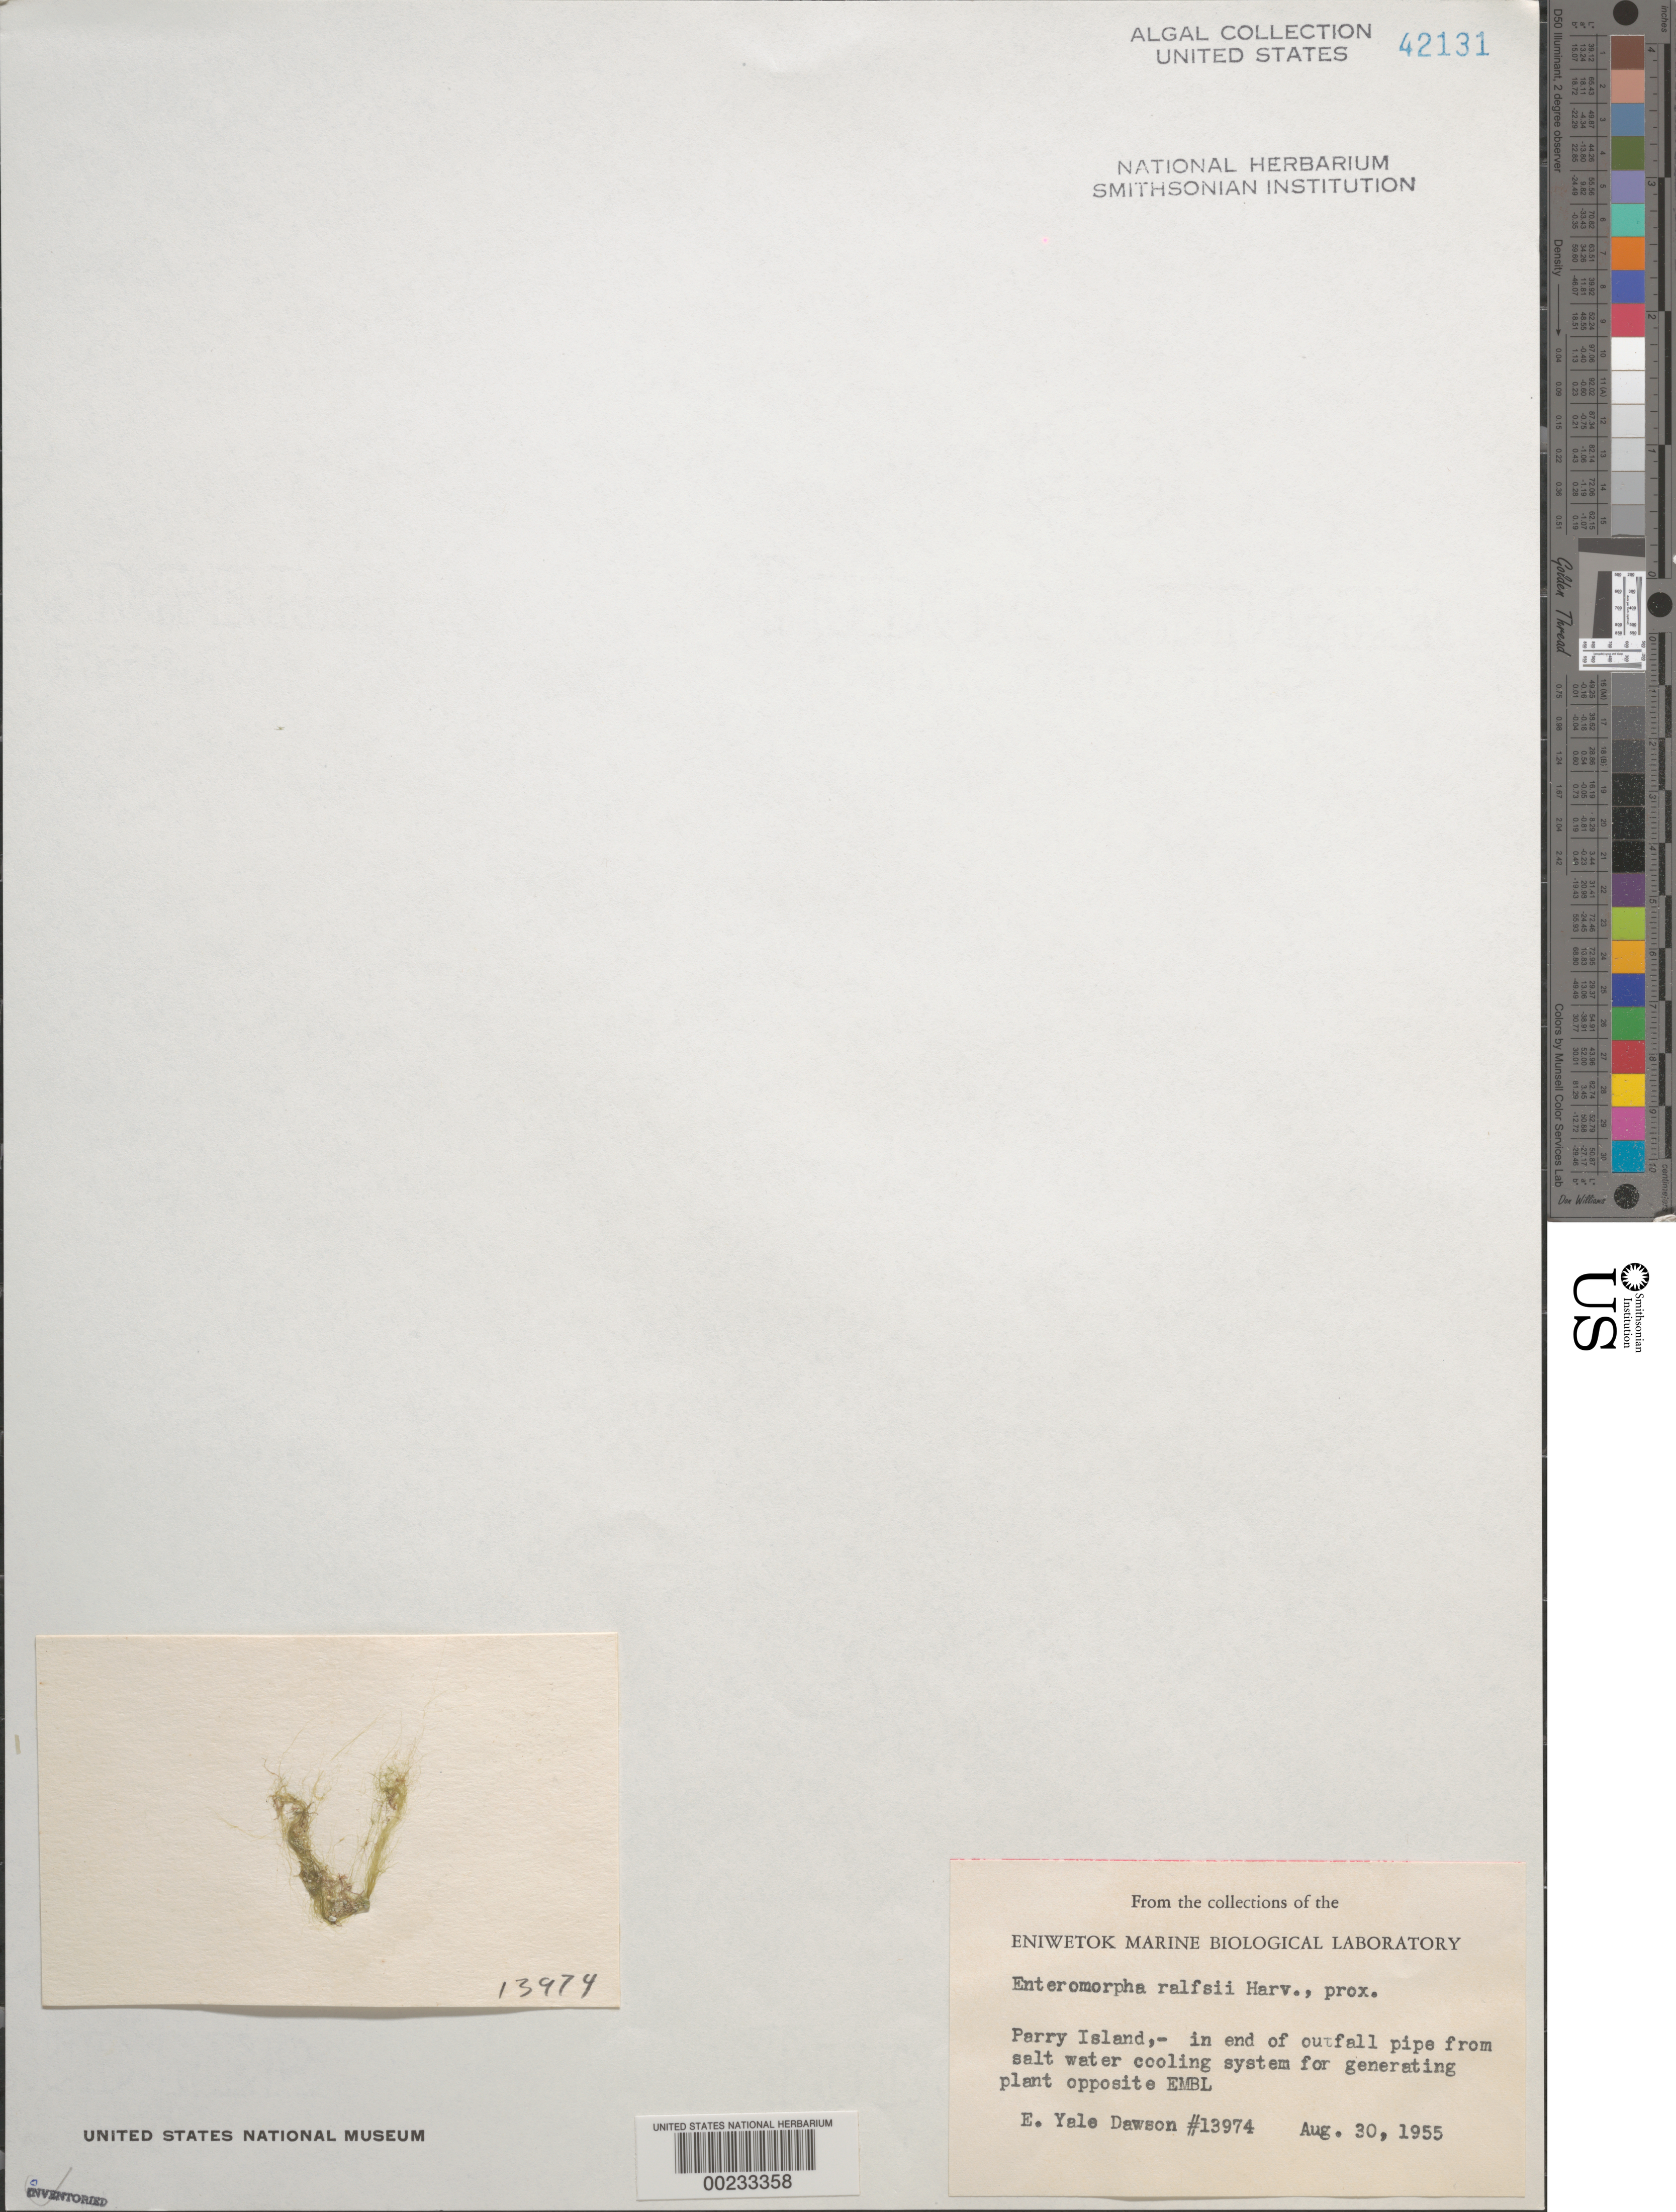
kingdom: Plantae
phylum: Chlorophyta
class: Ulvophyceae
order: Ulvales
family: Ulvaceae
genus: Ulva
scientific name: Ulva ralfsii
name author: (Harv.) Le Jol.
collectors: E. Y. Dawson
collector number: EYD 13974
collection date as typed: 30 Aug 1955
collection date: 1955-08-30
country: Marshall Islands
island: Enewetak [Eniwetok] Atoll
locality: Parry Islet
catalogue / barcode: US 42131